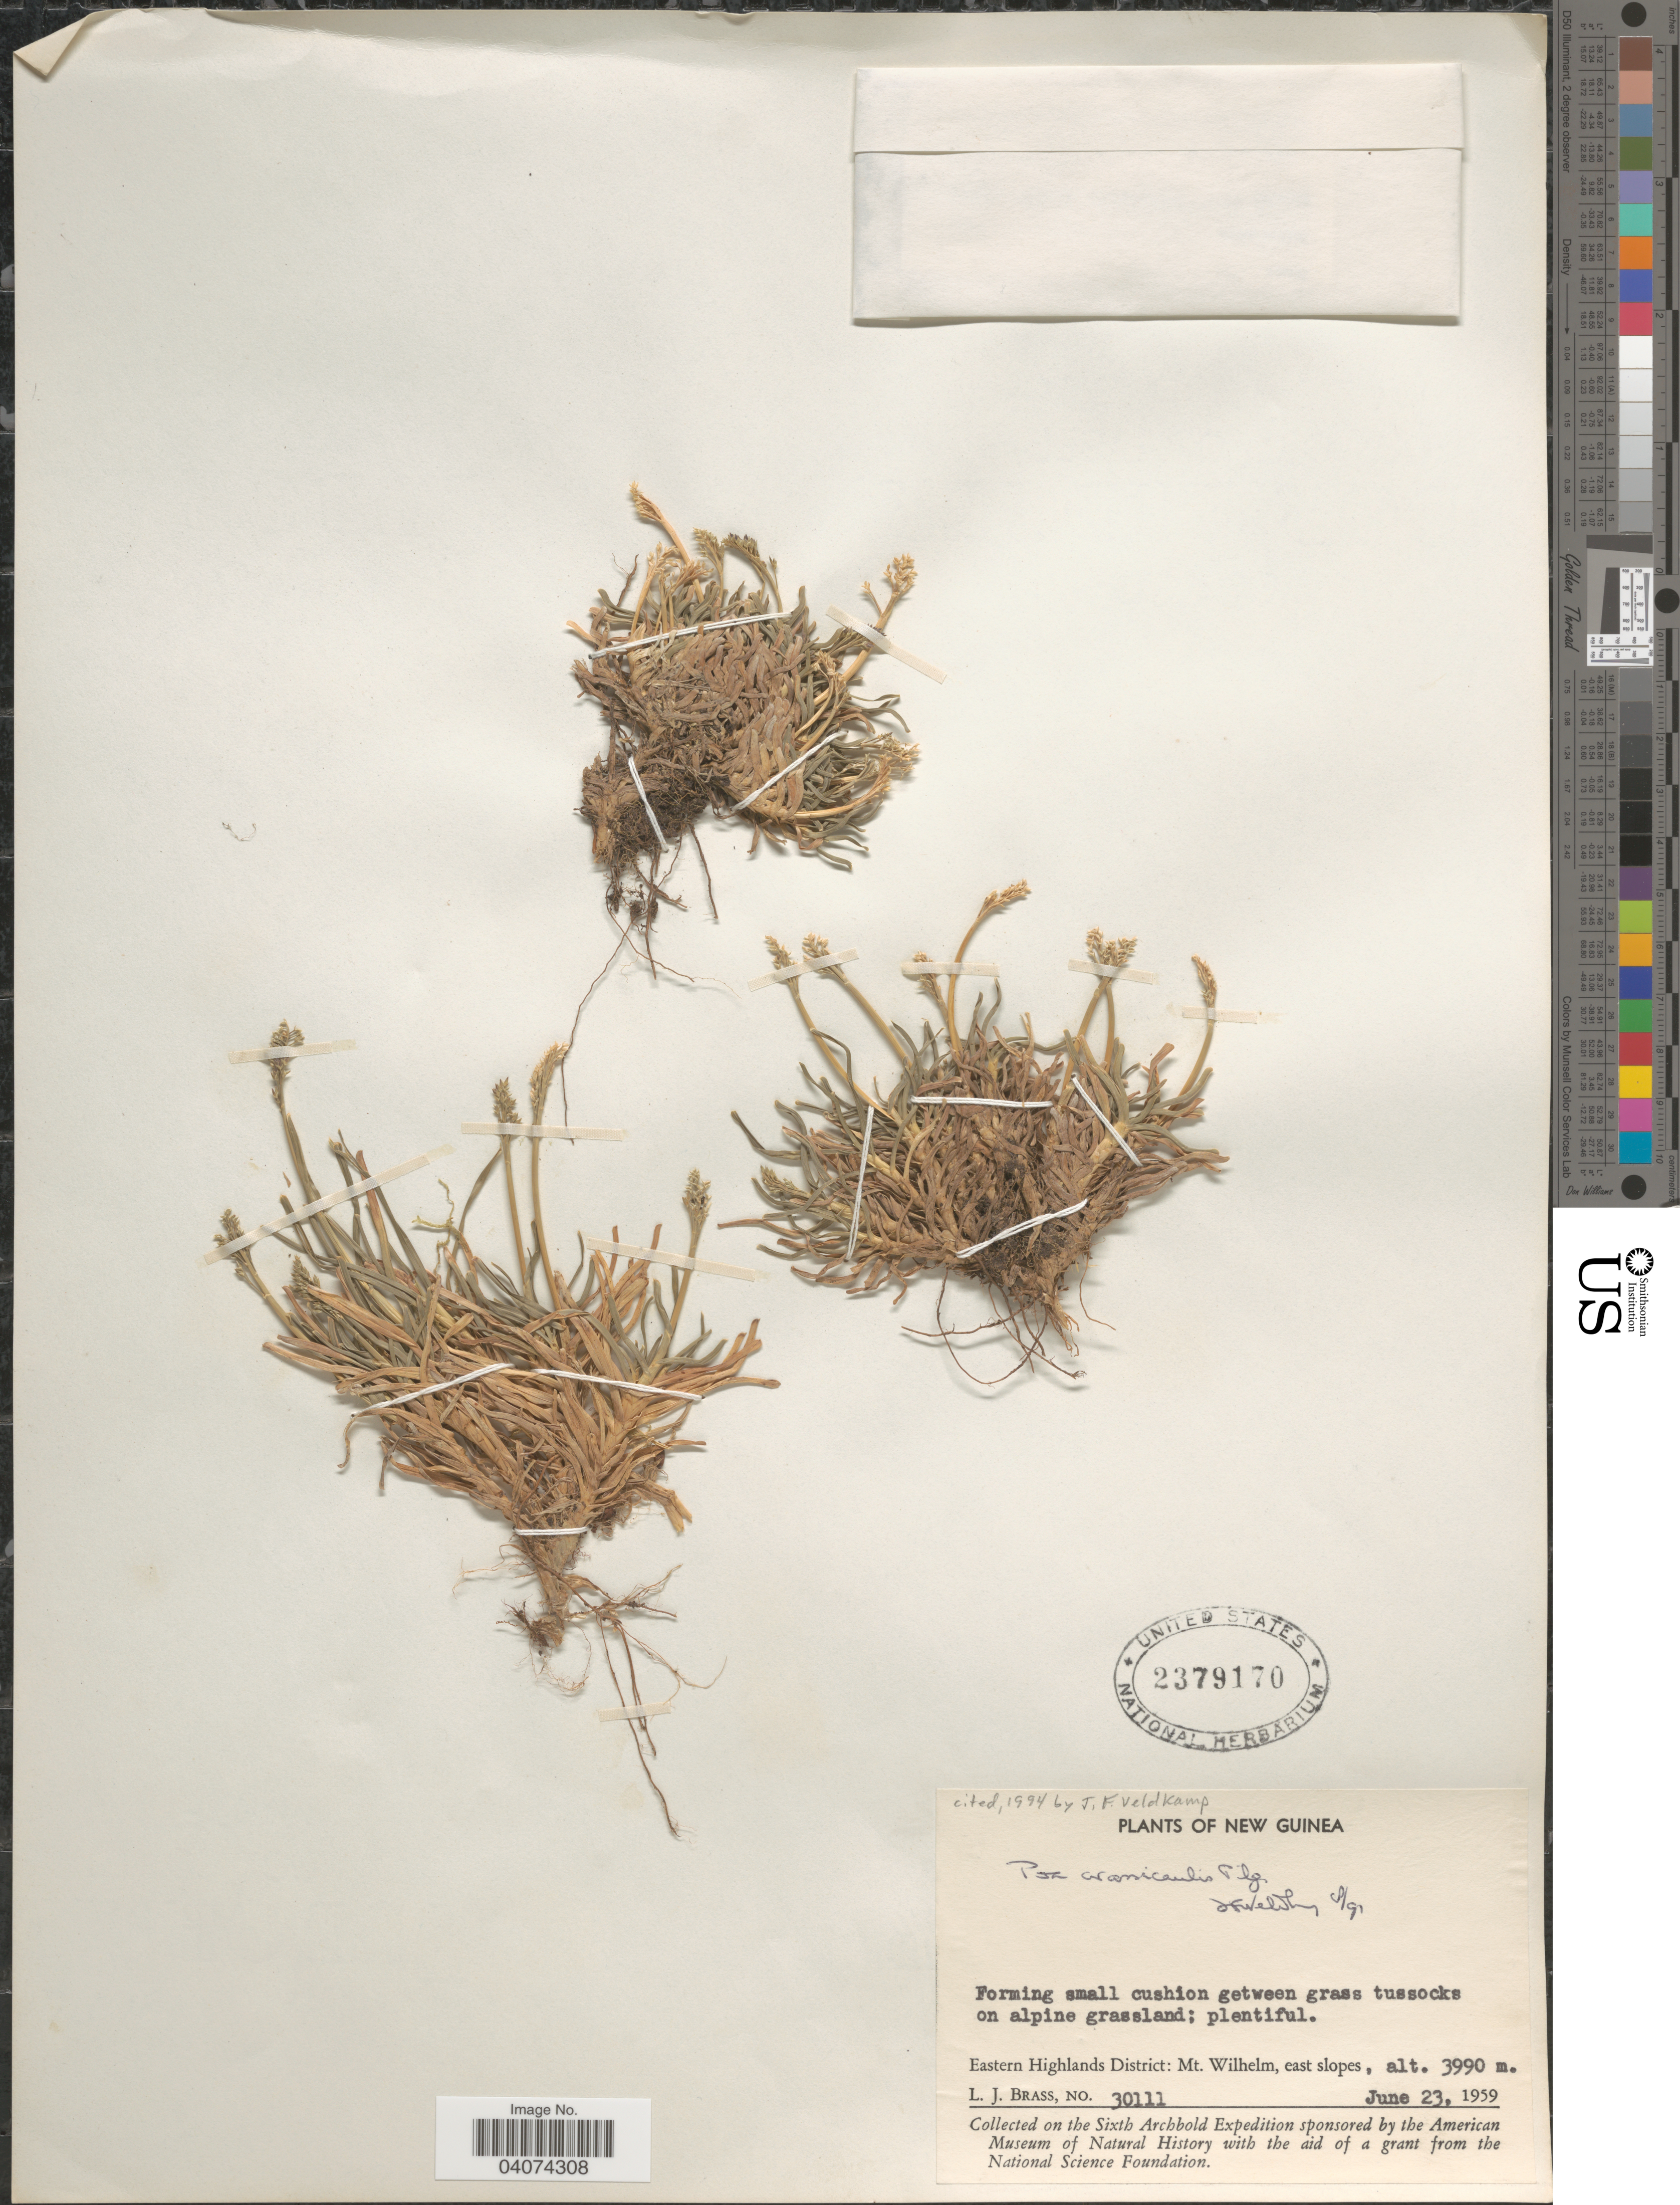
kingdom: Plantae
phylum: Tracheophyta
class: Liliopsida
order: Poales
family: Poaceae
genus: Poa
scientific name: Poa crassicaulis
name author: Pilg.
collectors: L. J. Brass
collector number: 30111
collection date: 1959-06-23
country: Papua New Guinea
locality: New Guinea. Eastern Highlands District: Mt. Wilhelm, east slopes. Collected on the Sixth Archbold Expedition.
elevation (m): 3990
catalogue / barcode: US 2379170